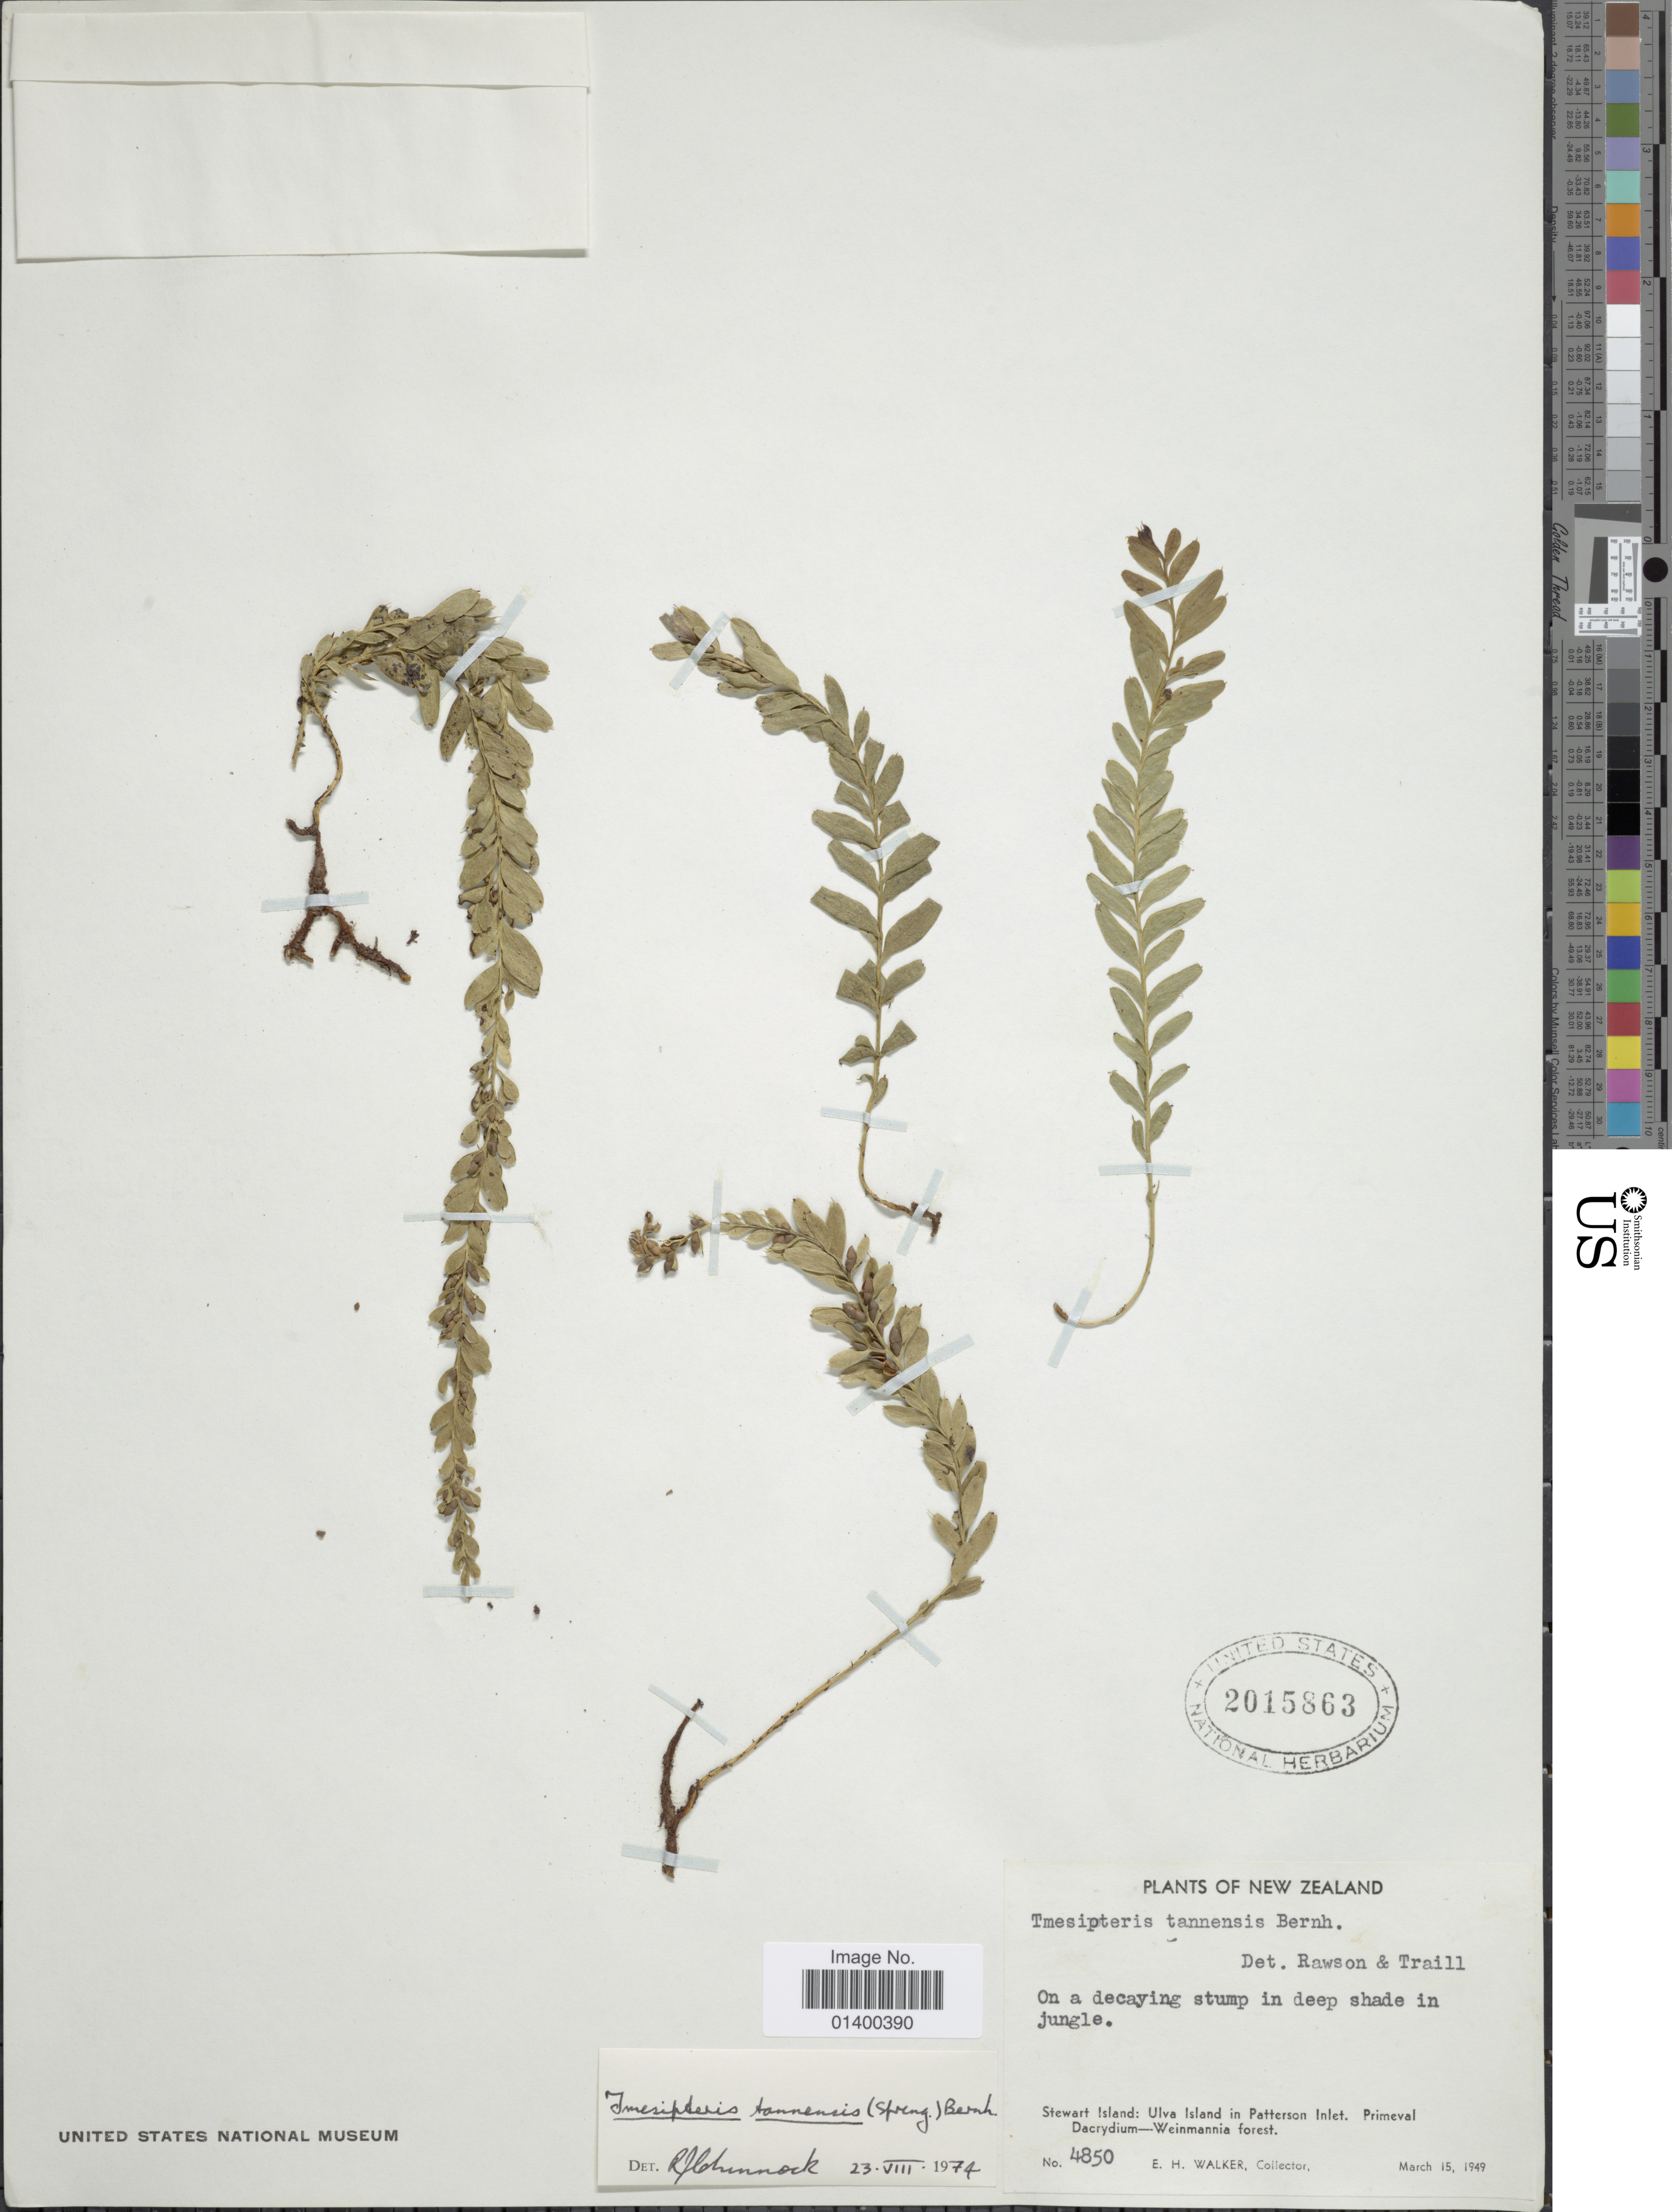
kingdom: Plantae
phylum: Tracheophyta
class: Polypodiopsida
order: Psilotales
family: Psilotaceae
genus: Tmesipteris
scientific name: Tmesipteris tannensis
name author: (Spreng.) Bernh.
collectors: E. H. Walker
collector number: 4850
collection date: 1949-03-15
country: New Zealand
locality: Stewart Island: Ulva island in Patterson Inlet.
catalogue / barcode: US 2015863